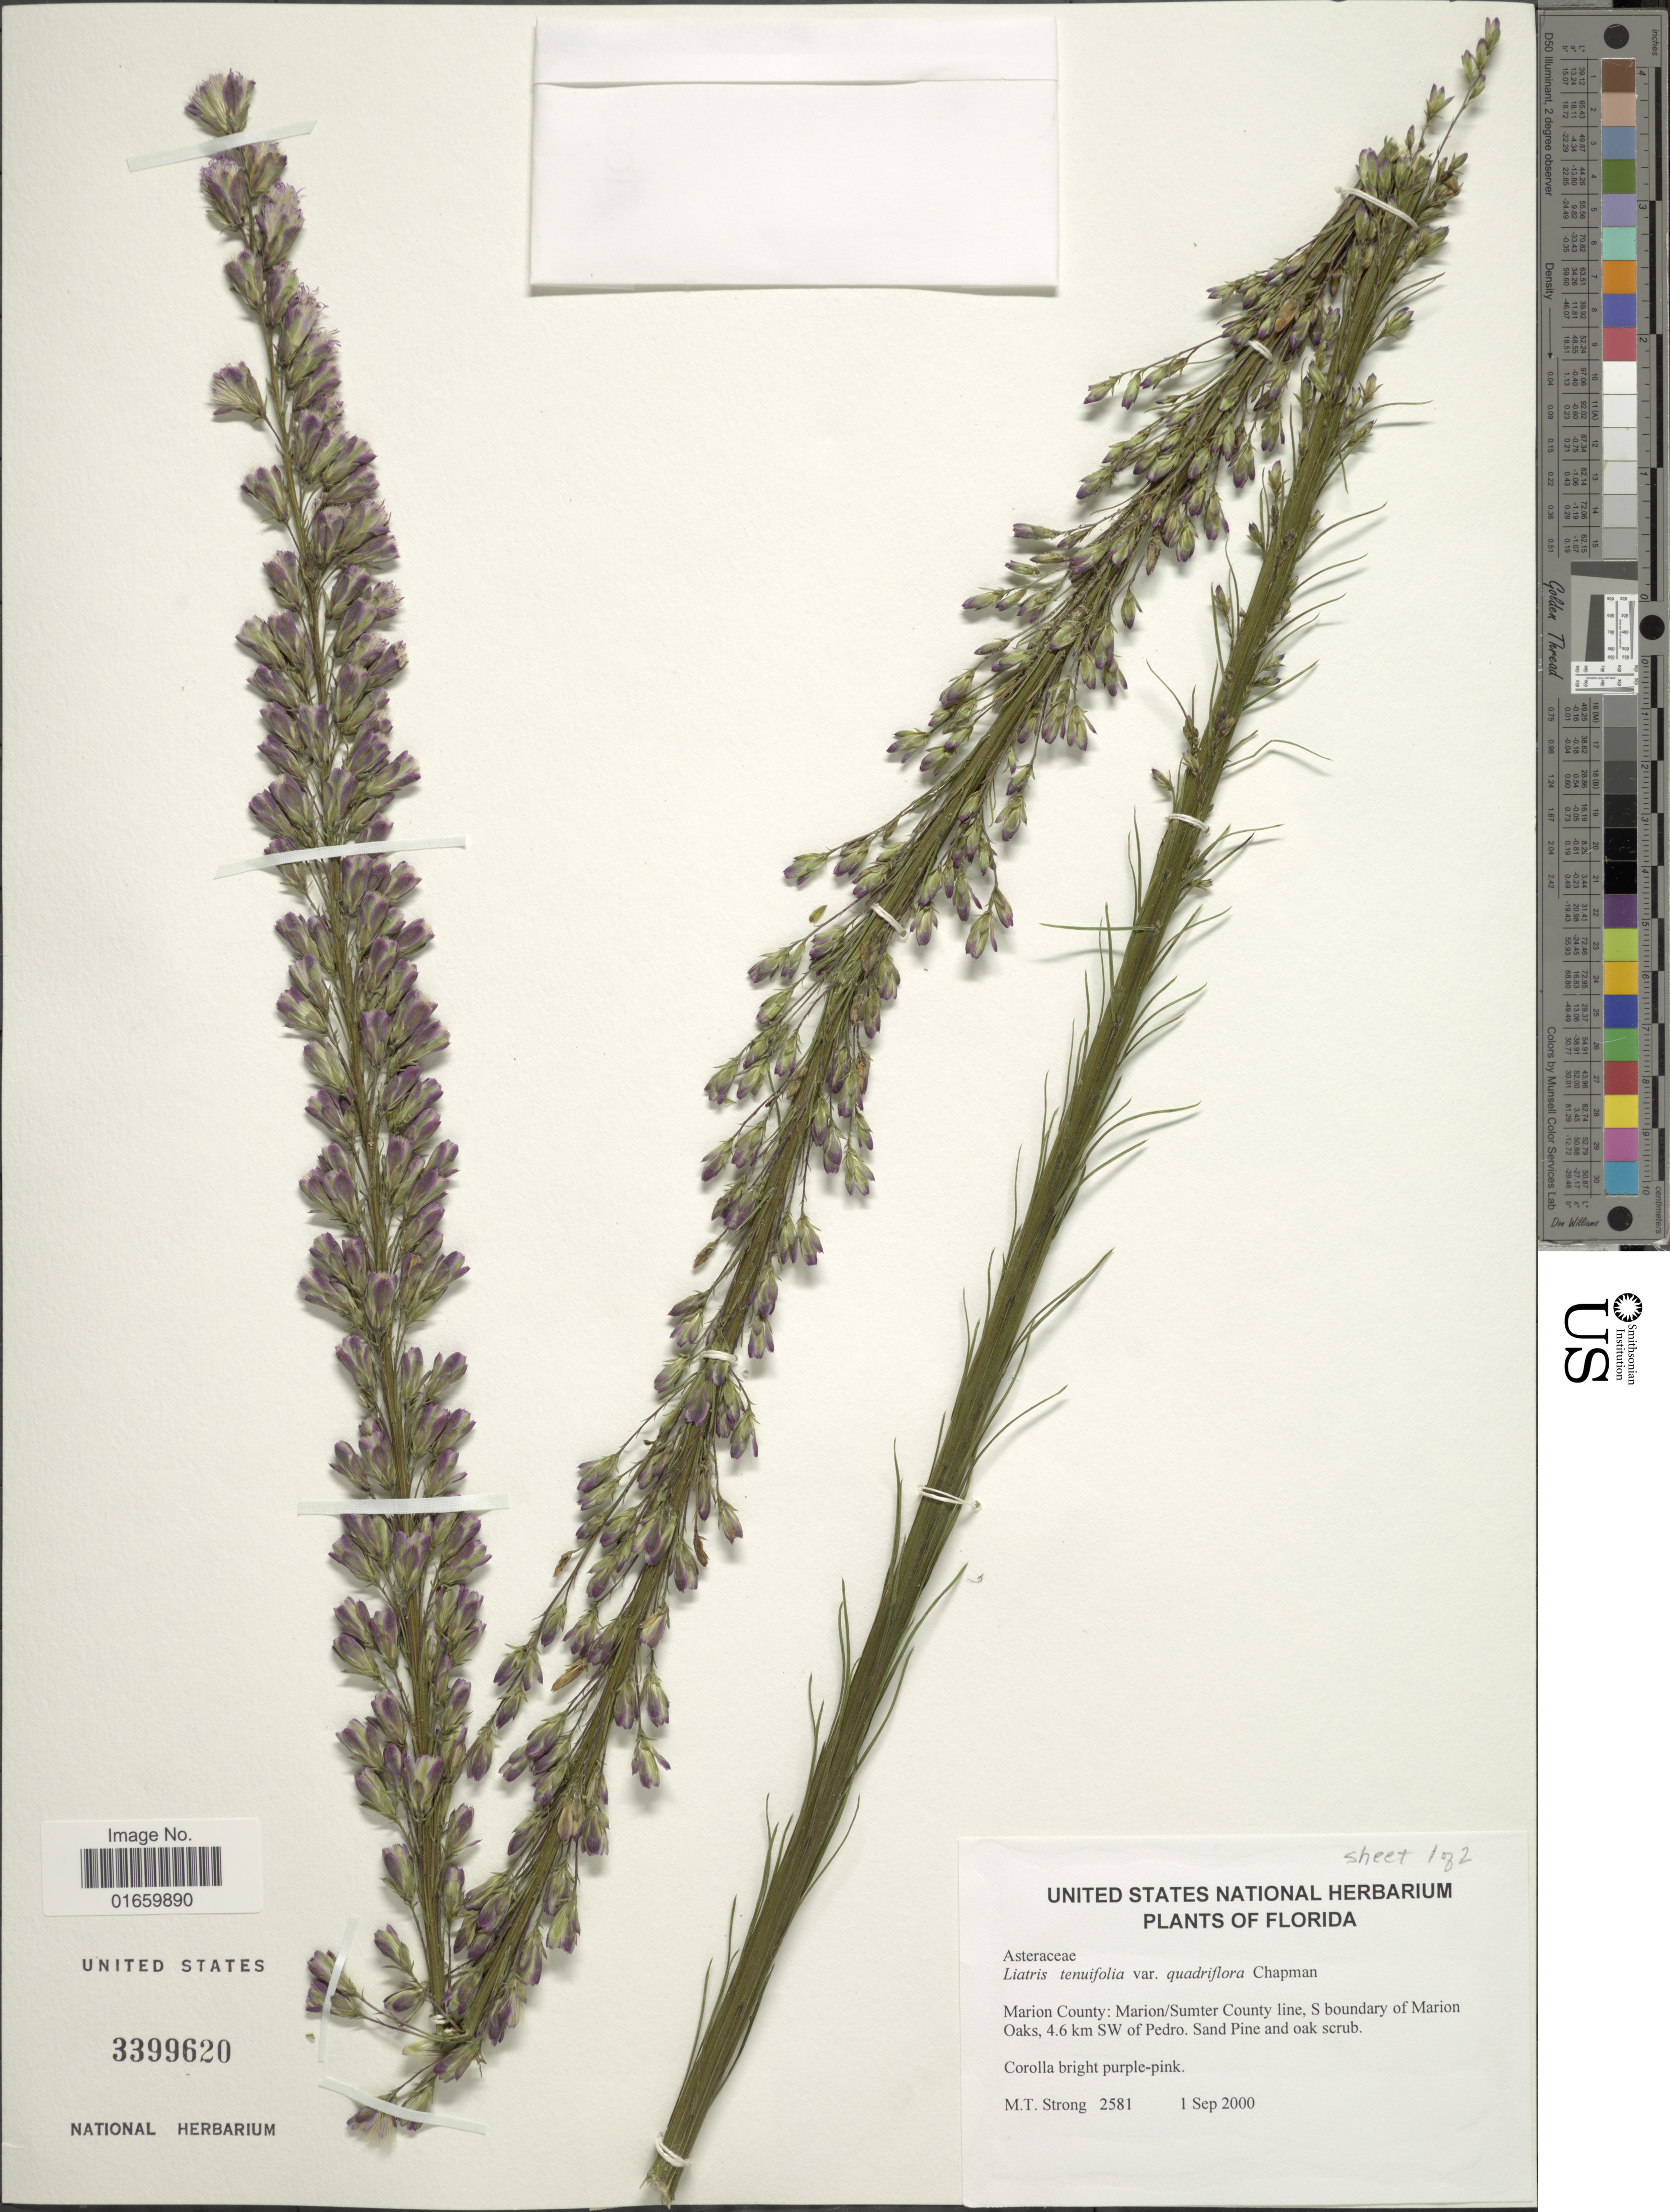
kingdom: Plantae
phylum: Tracheophyta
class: Magnoliopsida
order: Asterales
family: Asteraceae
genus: Liatris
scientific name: Liatris tenuifolia var. quadriflora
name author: Chapm.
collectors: M. T. Strong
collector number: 2581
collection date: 2000-09-01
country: United States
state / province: Florida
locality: Marion County: Marion/Sumter County line, S boundary of Marion Oaks, 4.6 km SW of Pedro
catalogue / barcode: US 3399620